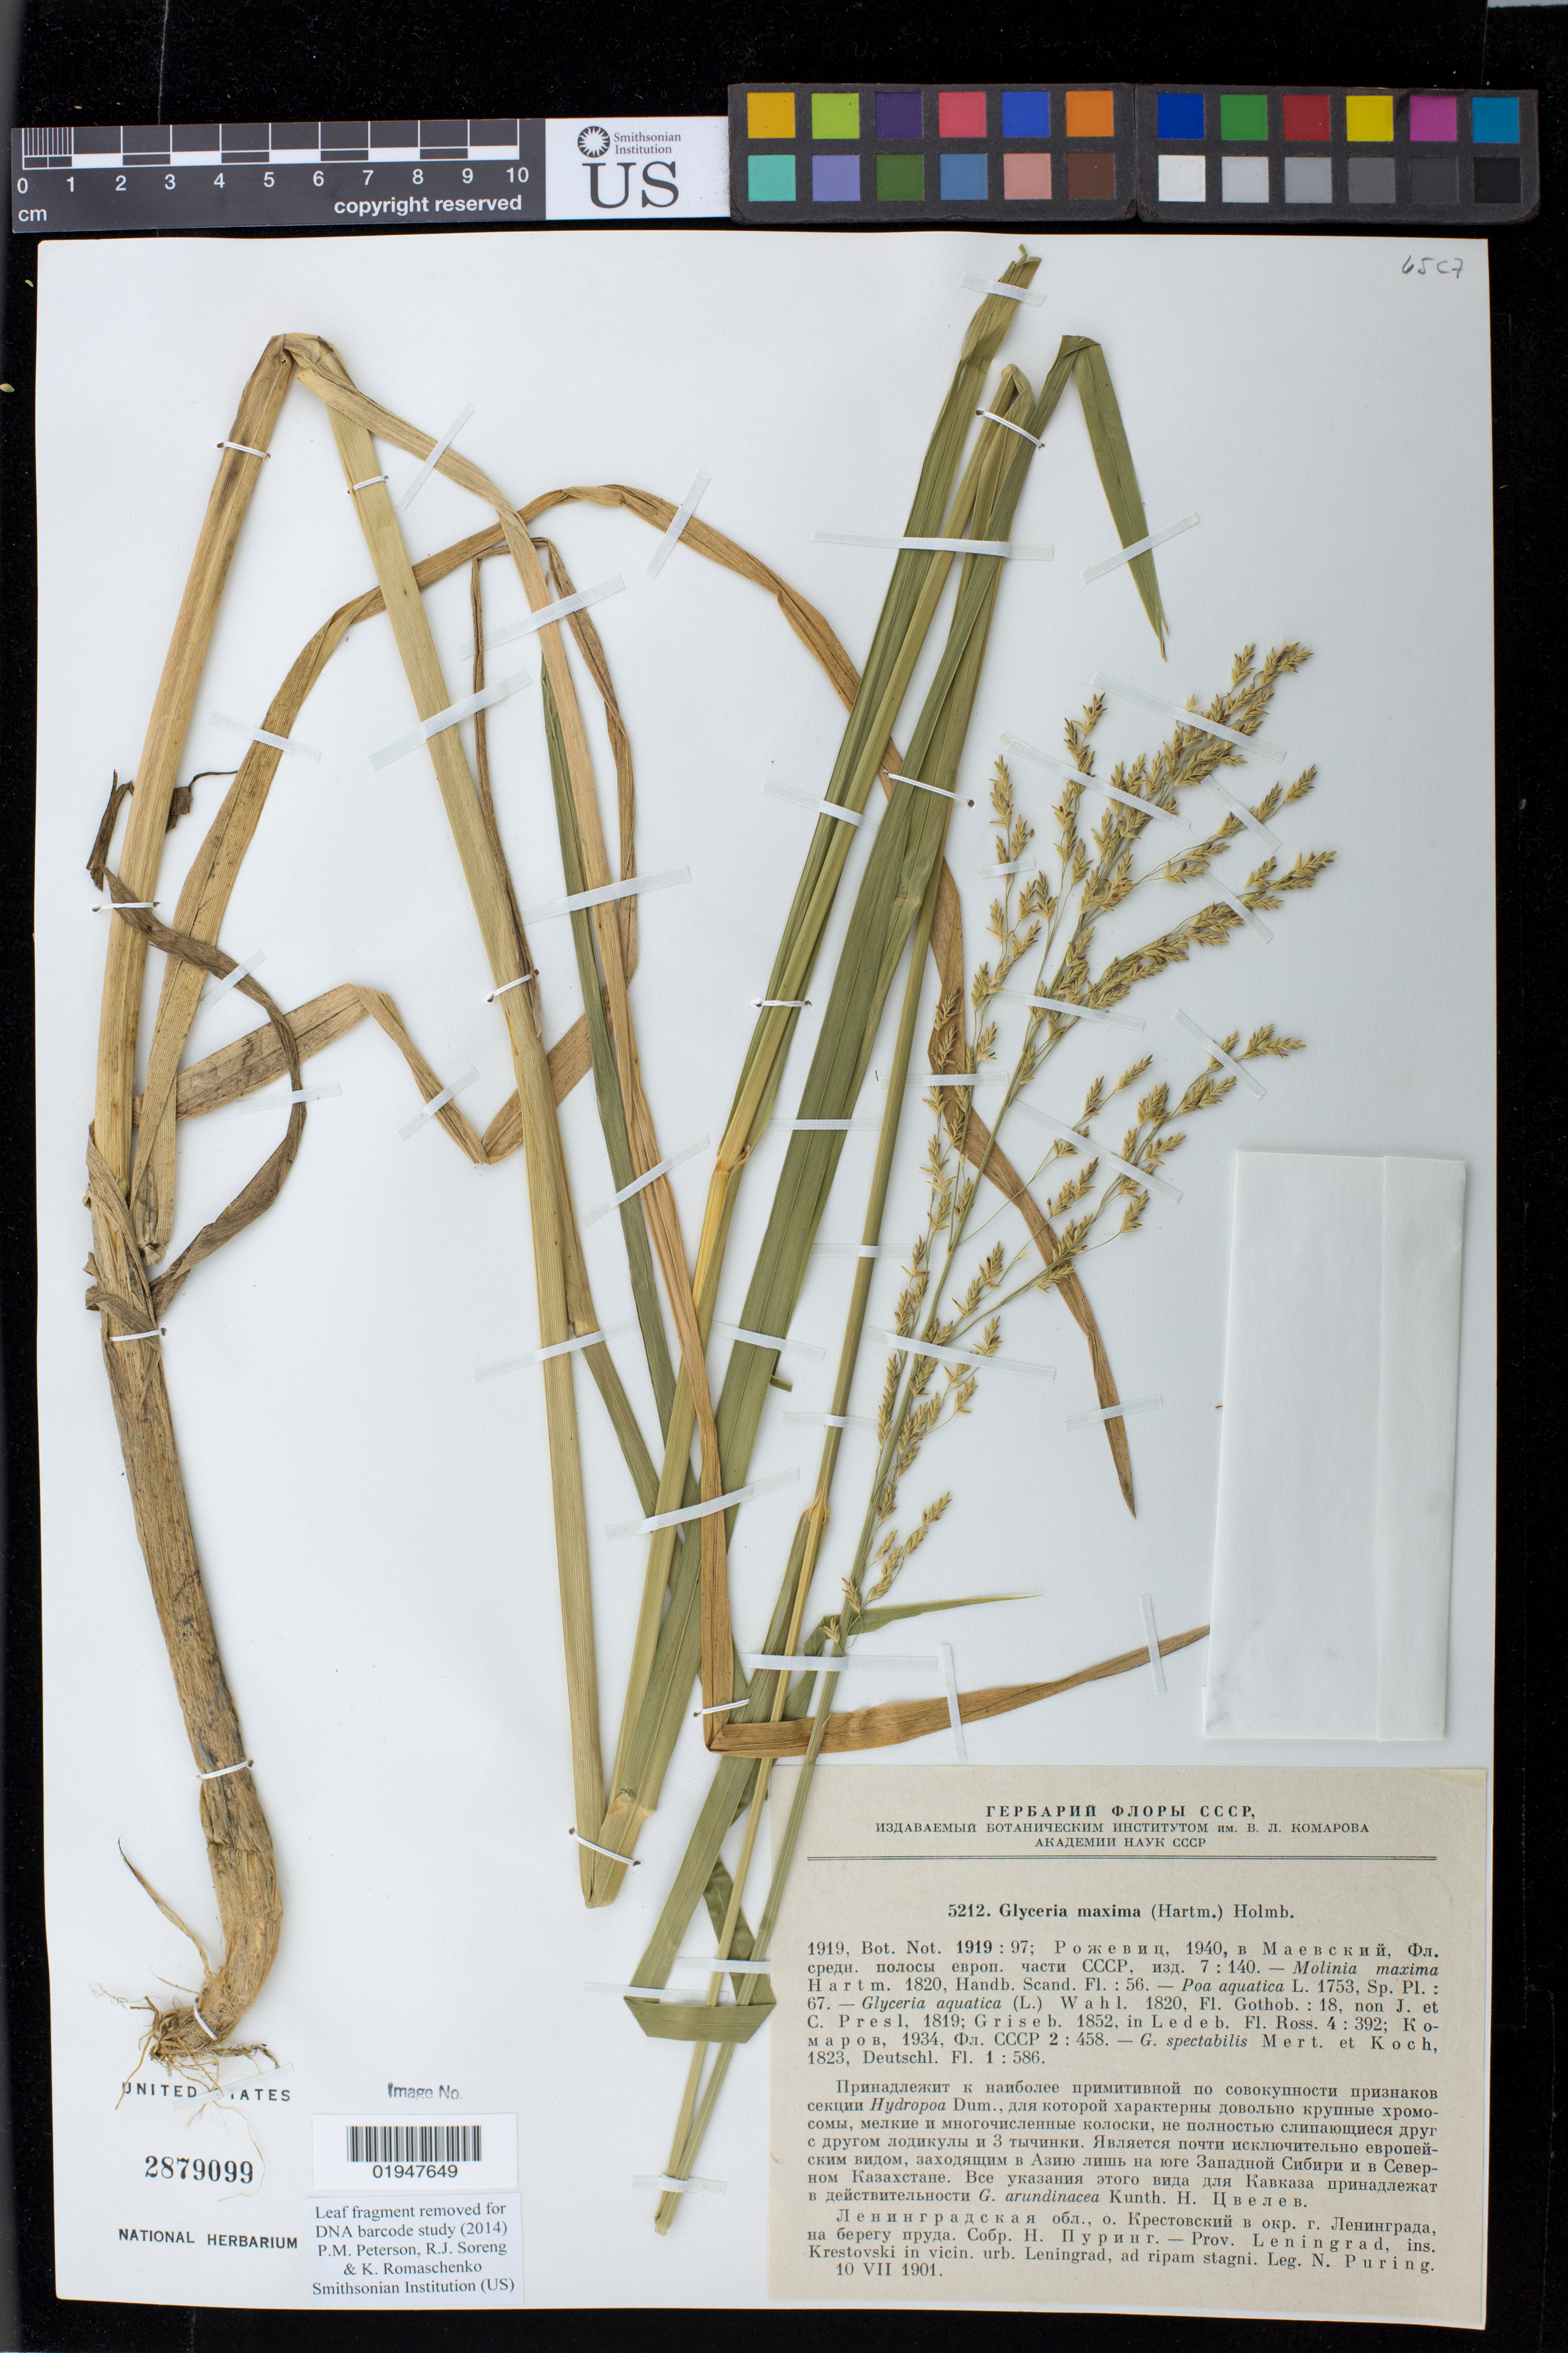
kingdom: Plantae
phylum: Tracheophyta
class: Liliopsida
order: Poales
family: Poaceae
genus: Glyceria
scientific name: Glyceria maxima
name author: (Hartm.) Holmb.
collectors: N. Puring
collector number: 5212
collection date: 1901-07-10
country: Russian Federation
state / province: St. Petersburg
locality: Prov. Leningrad, ins. Krestovski in vicin. urb. Leningrad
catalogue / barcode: US 2879099